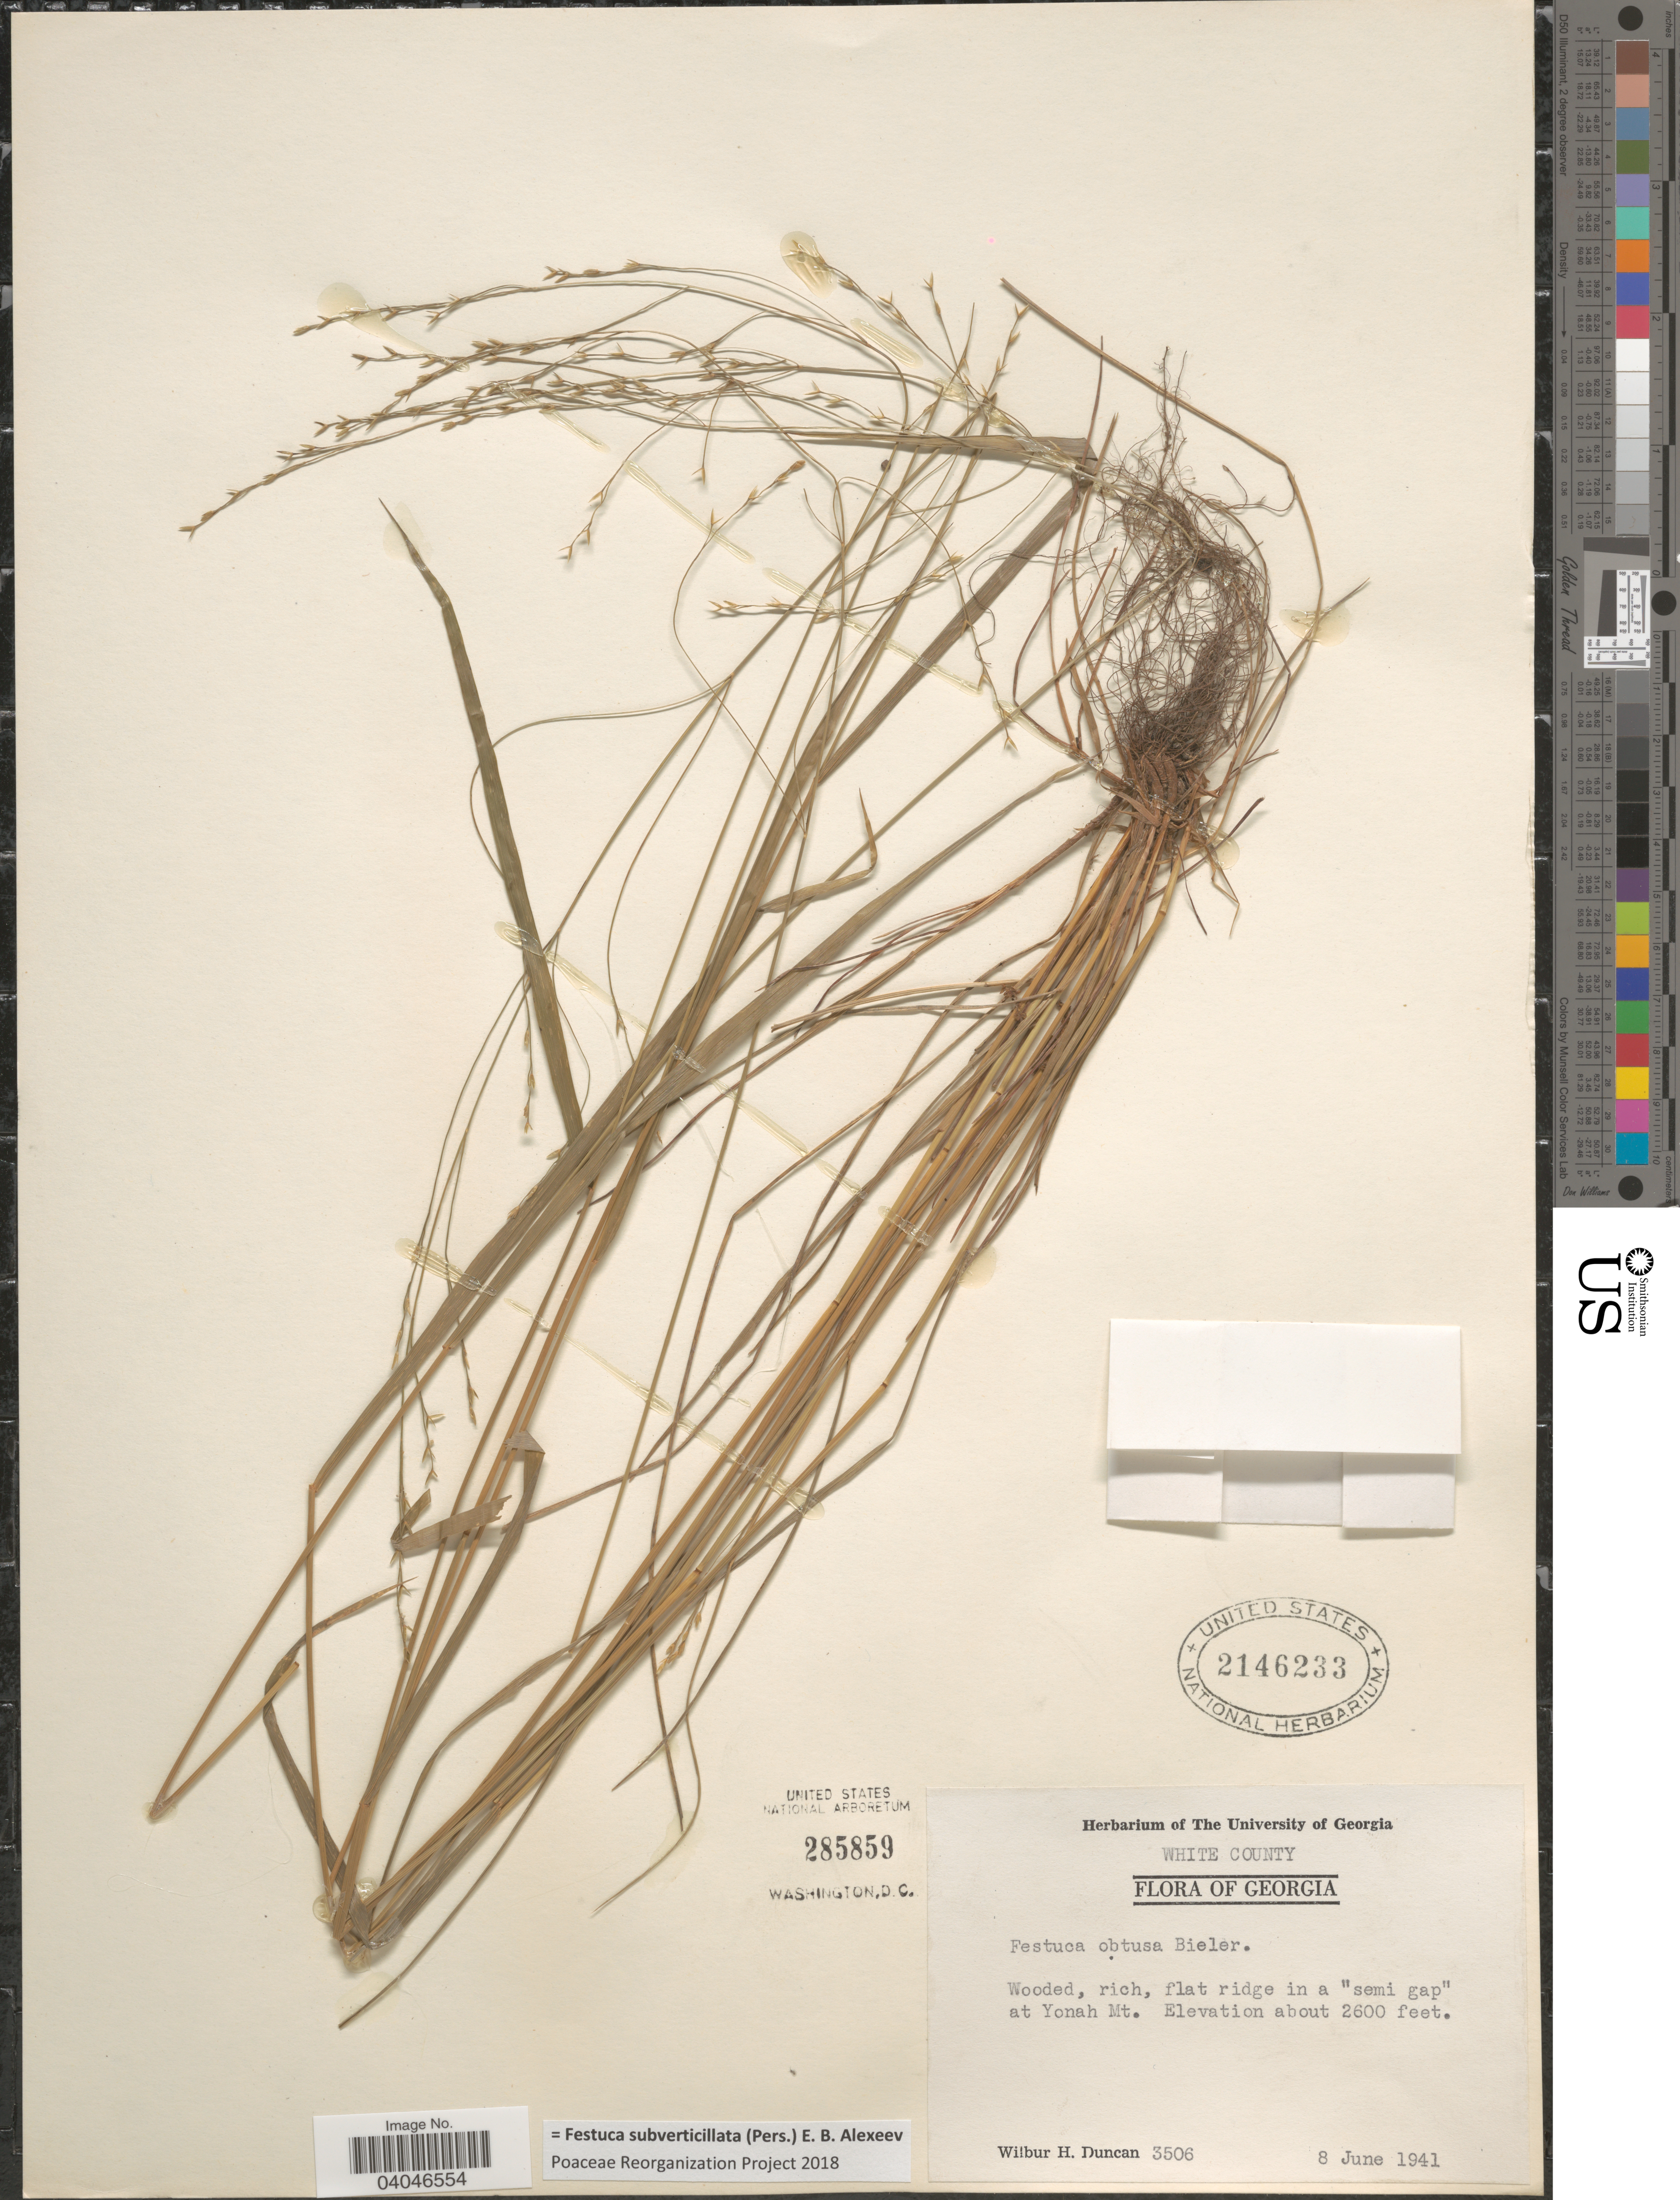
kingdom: Plantae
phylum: Tracheophyta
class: Liliopsida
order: Poales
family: Poaceae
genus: Festuca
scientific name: Festuca subverticillata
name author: (Pers.) E.B. Alexeev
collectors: W. H. Duncan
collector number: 3506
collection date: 1941-06-08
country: United States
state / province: Georgia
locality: White County. At Yonah Mt.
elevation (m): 792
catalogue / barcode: US 2146233